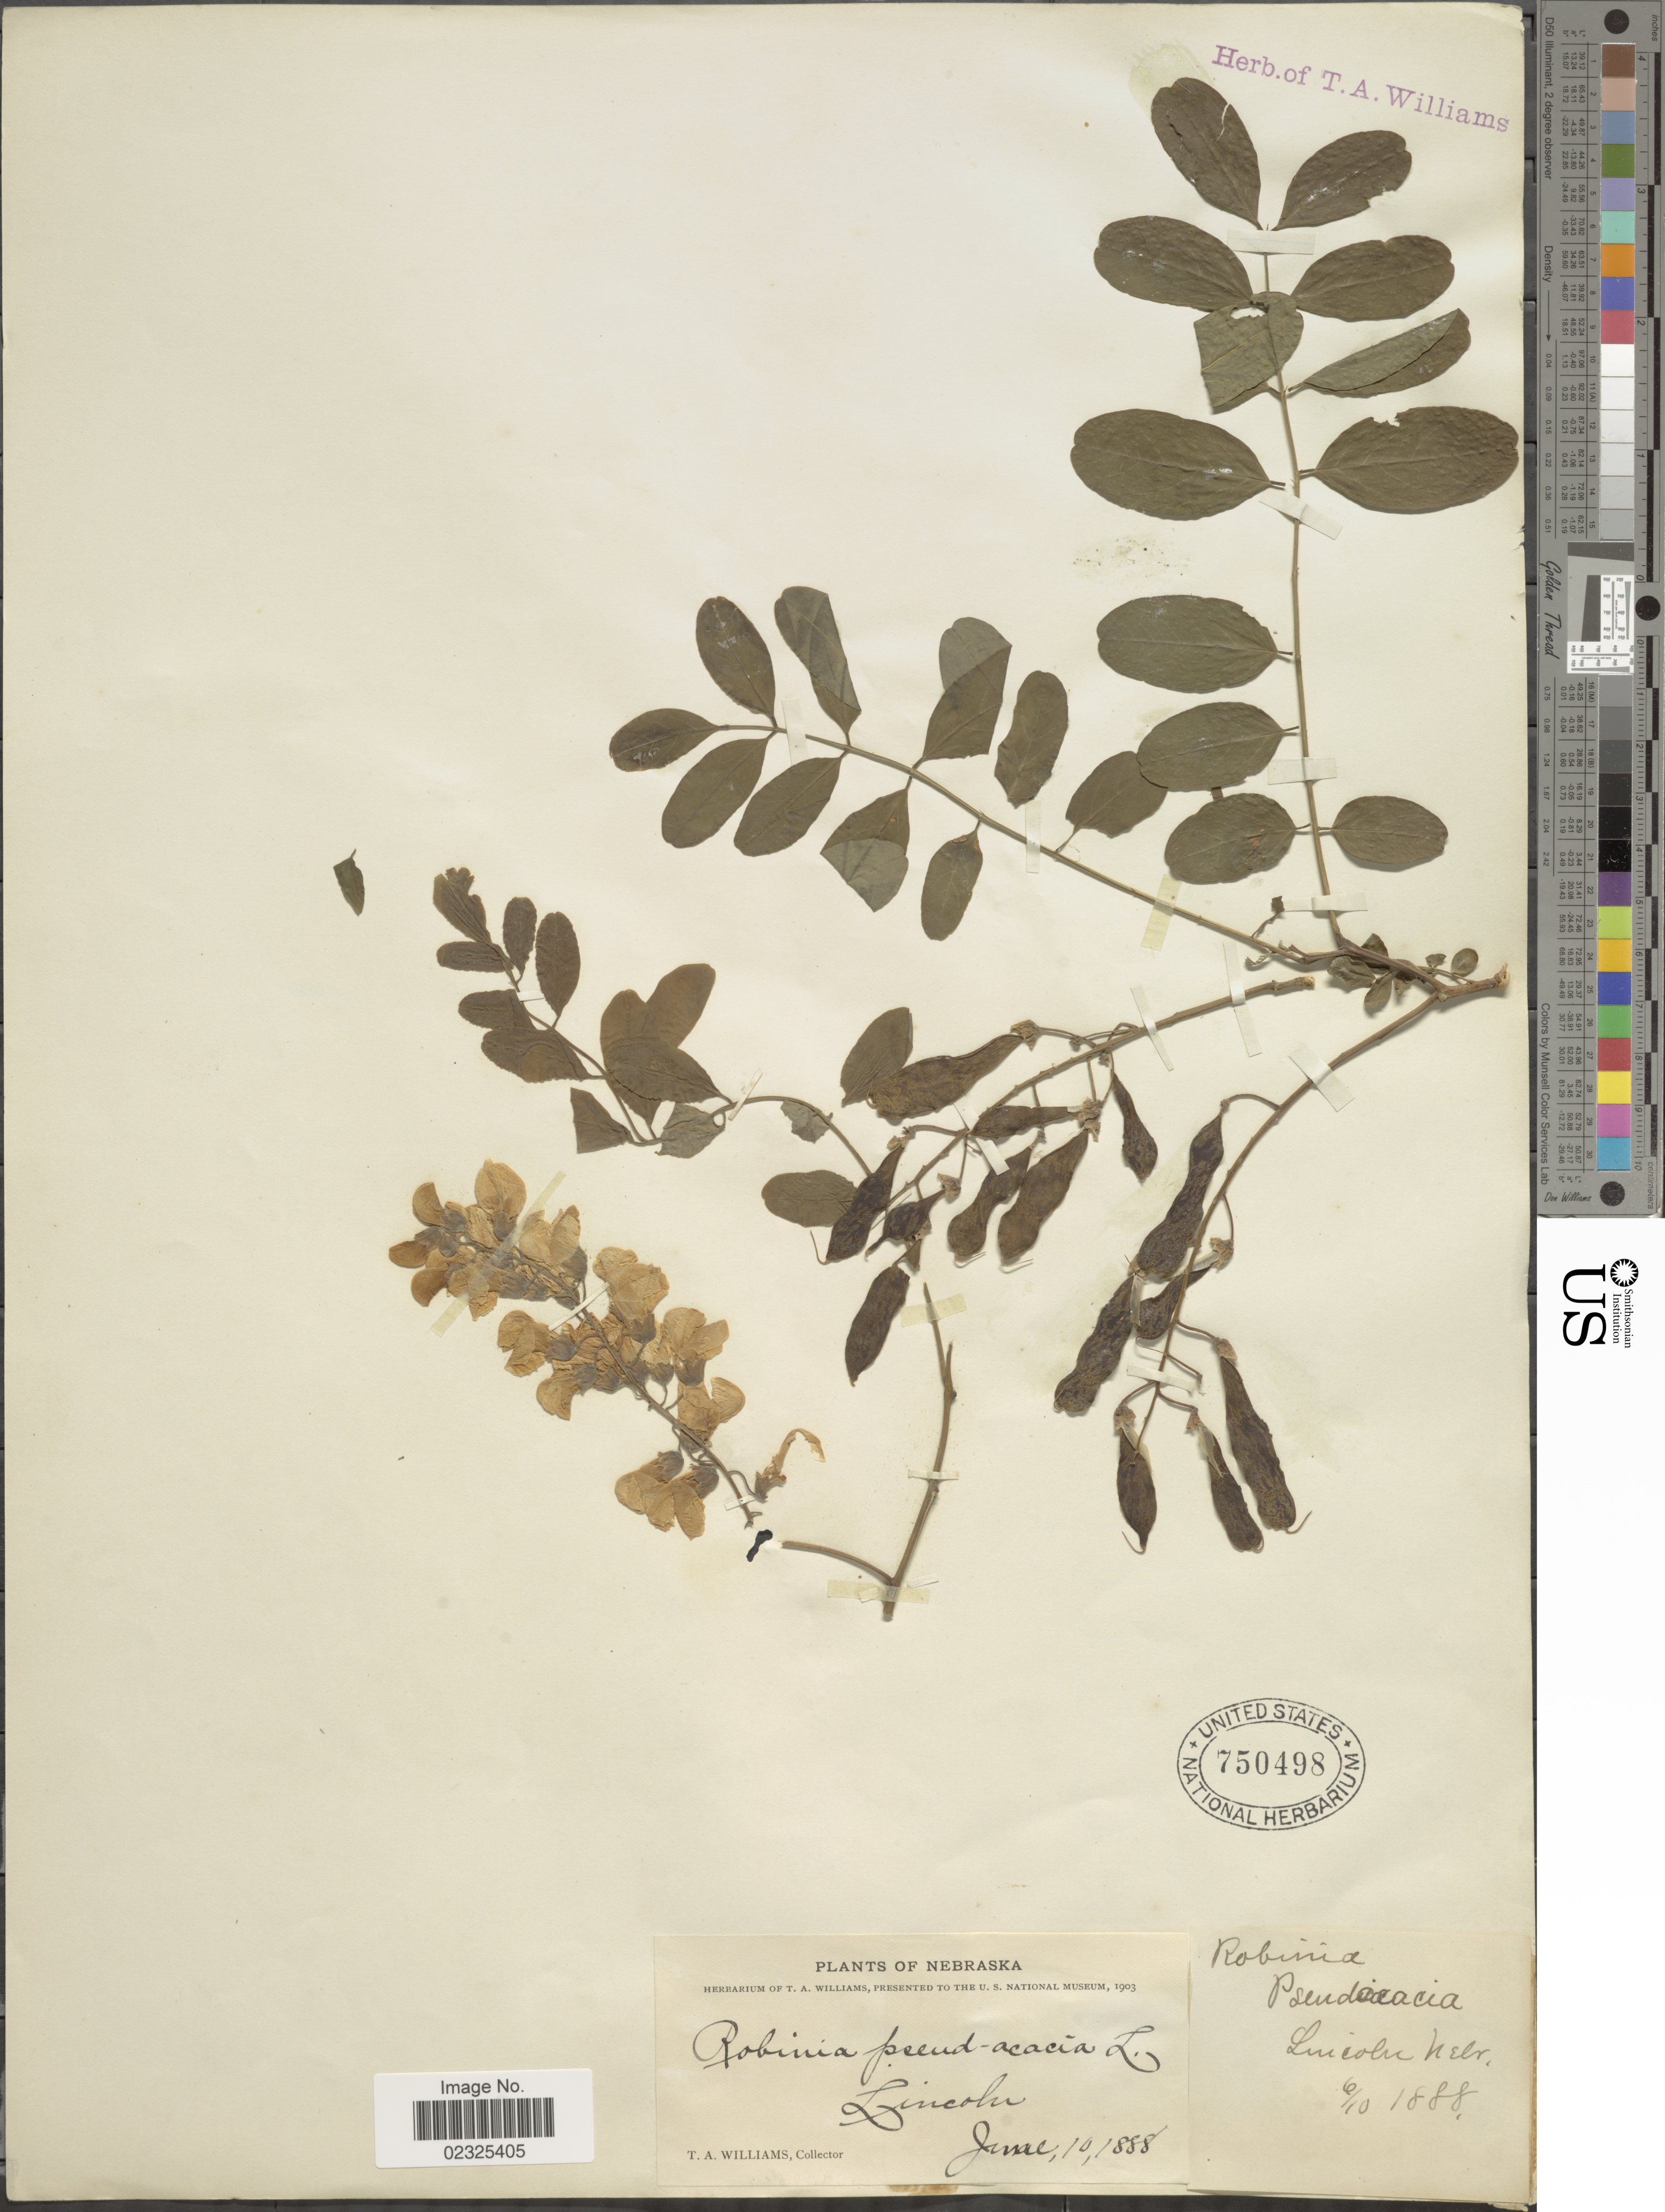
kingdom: Plantae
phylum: Tracheophyta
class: Magnoliopsida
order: Fabales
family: Fabaceae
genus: Robinia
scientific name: Robinia pseudoacacia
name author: L.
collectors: T. A. Williams (herbarium)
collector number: s.b.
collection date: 1888-06-10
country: United States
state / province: Nebraska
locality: Lincoln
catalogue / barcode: US 750498